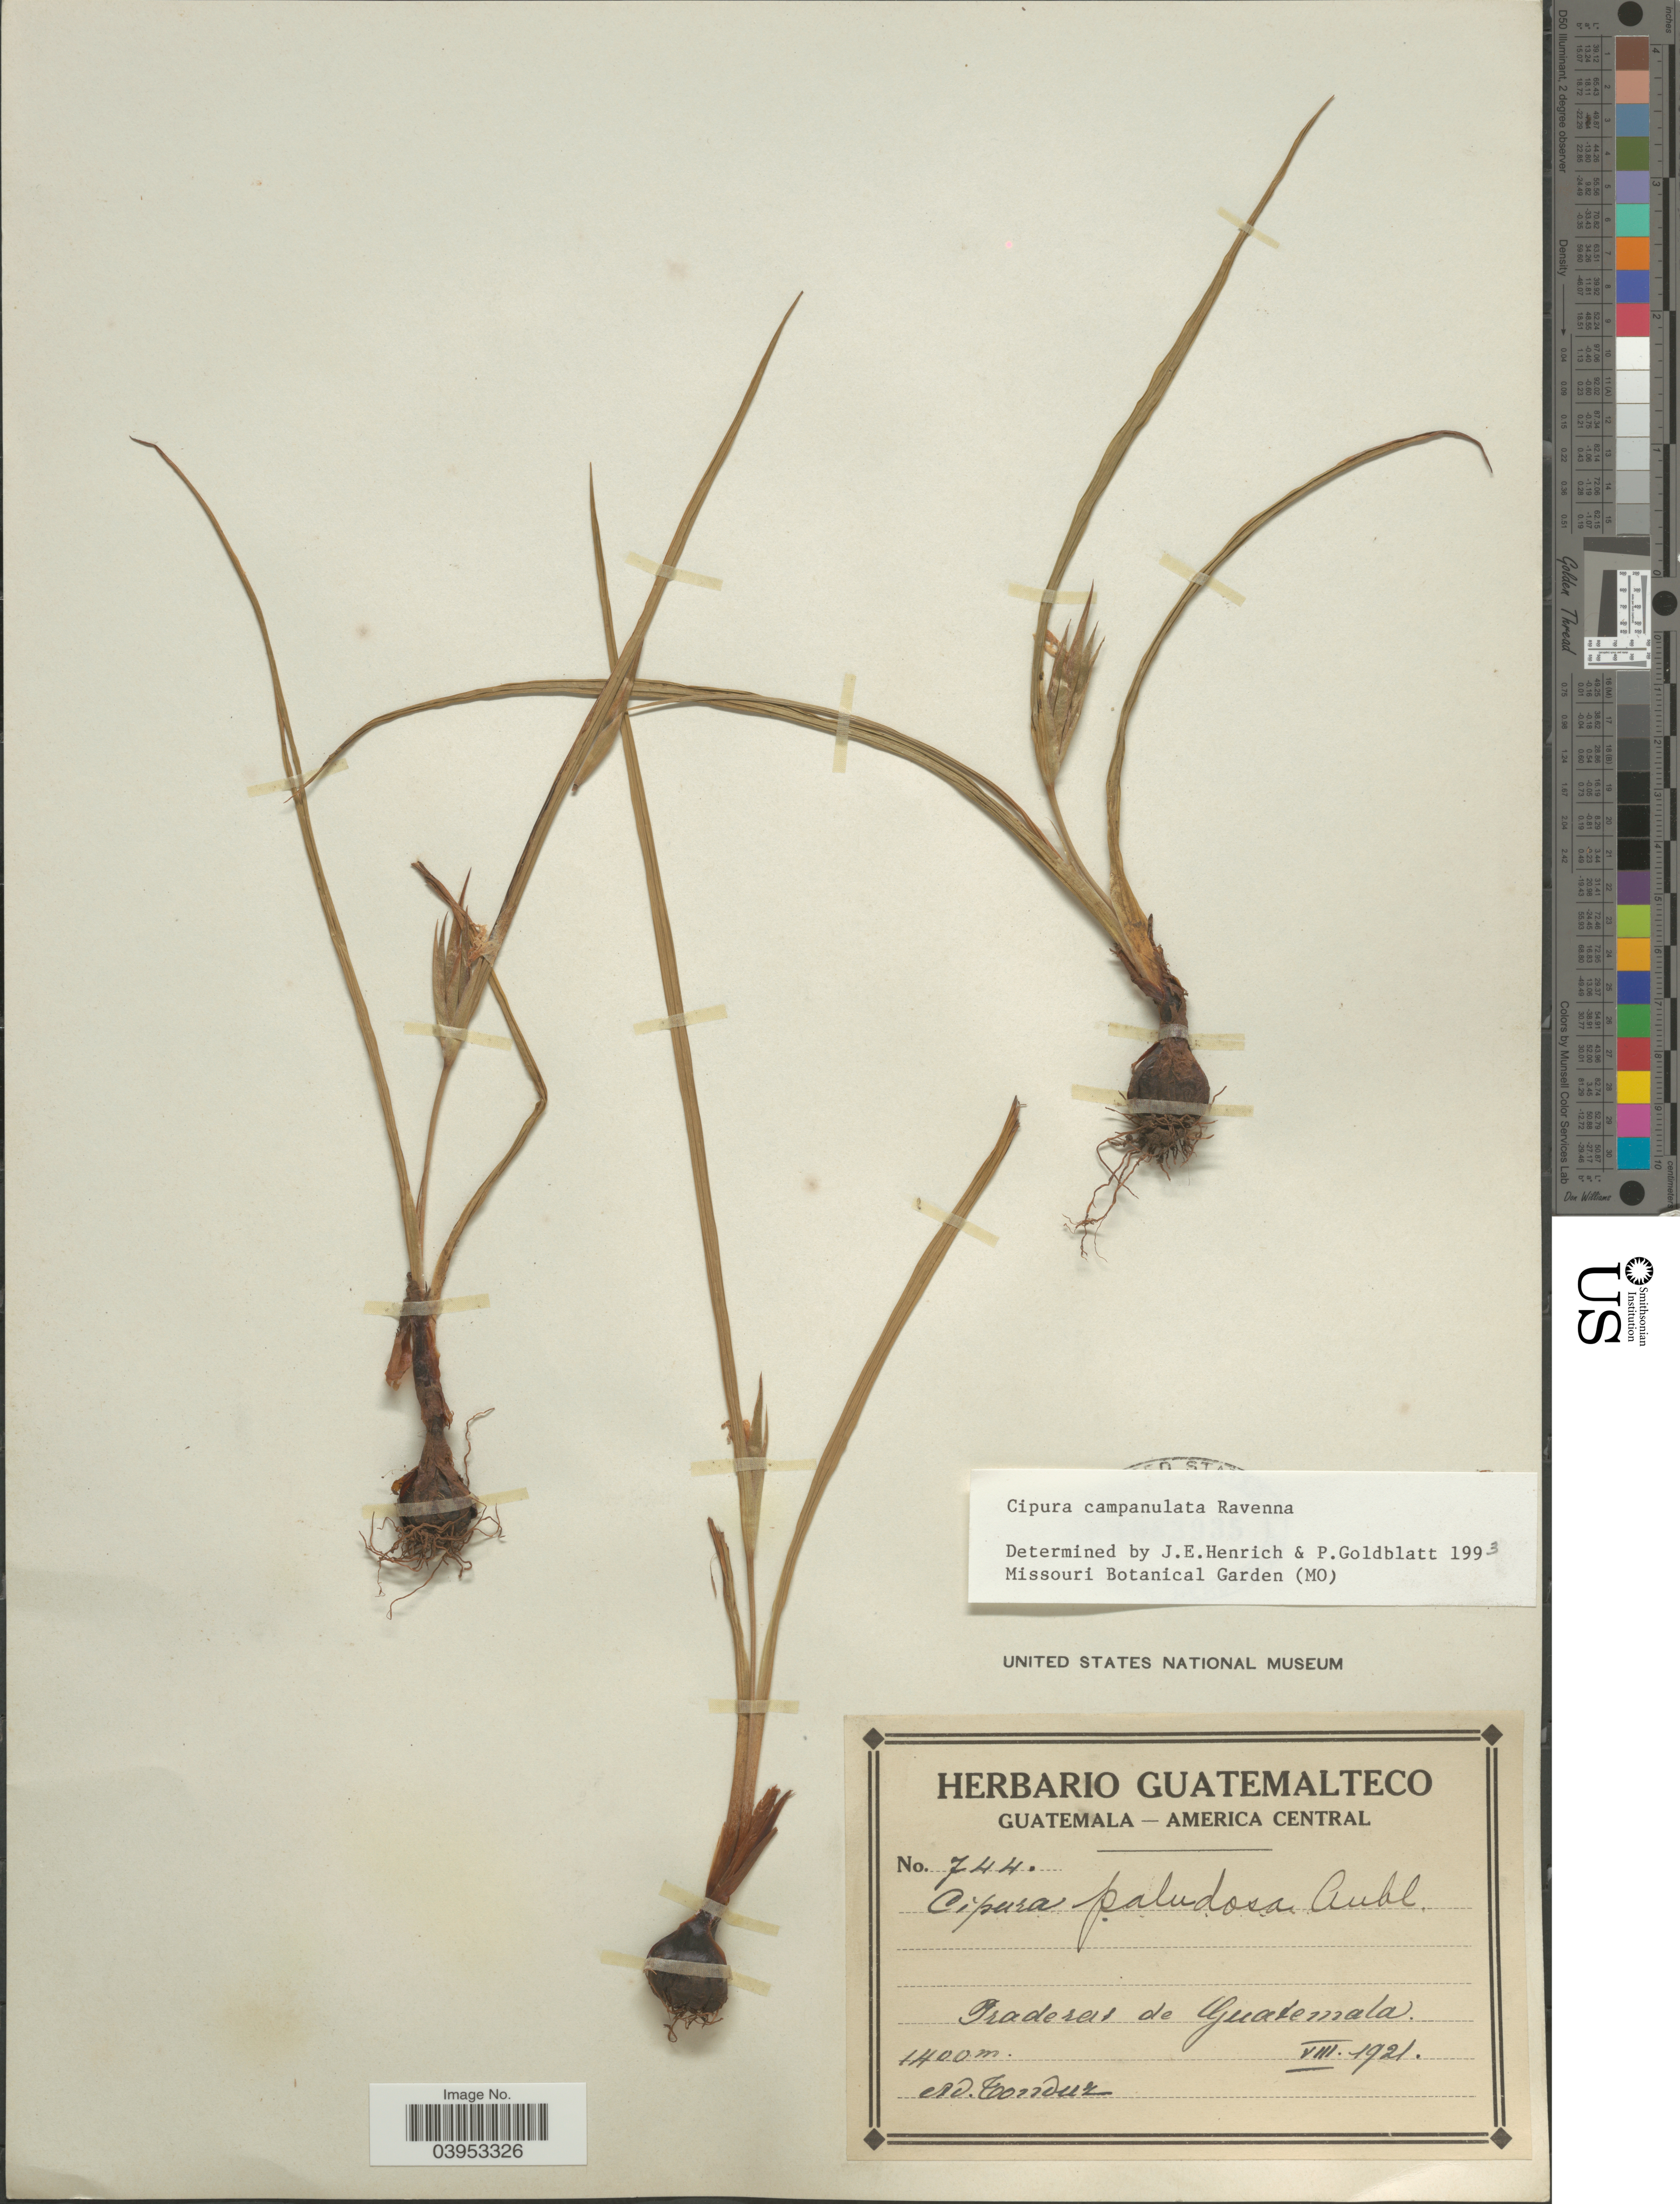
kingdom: Plantae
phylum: Tracheophyta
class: Liliopsida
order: Asparagales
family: Iridaceae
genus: Cipura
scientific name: Cipura campanulata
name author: Ravenna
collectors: A. Tonduz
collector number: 744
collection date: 1921-08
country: Guatemala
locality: Praderas de Guatemala.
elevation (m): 1400